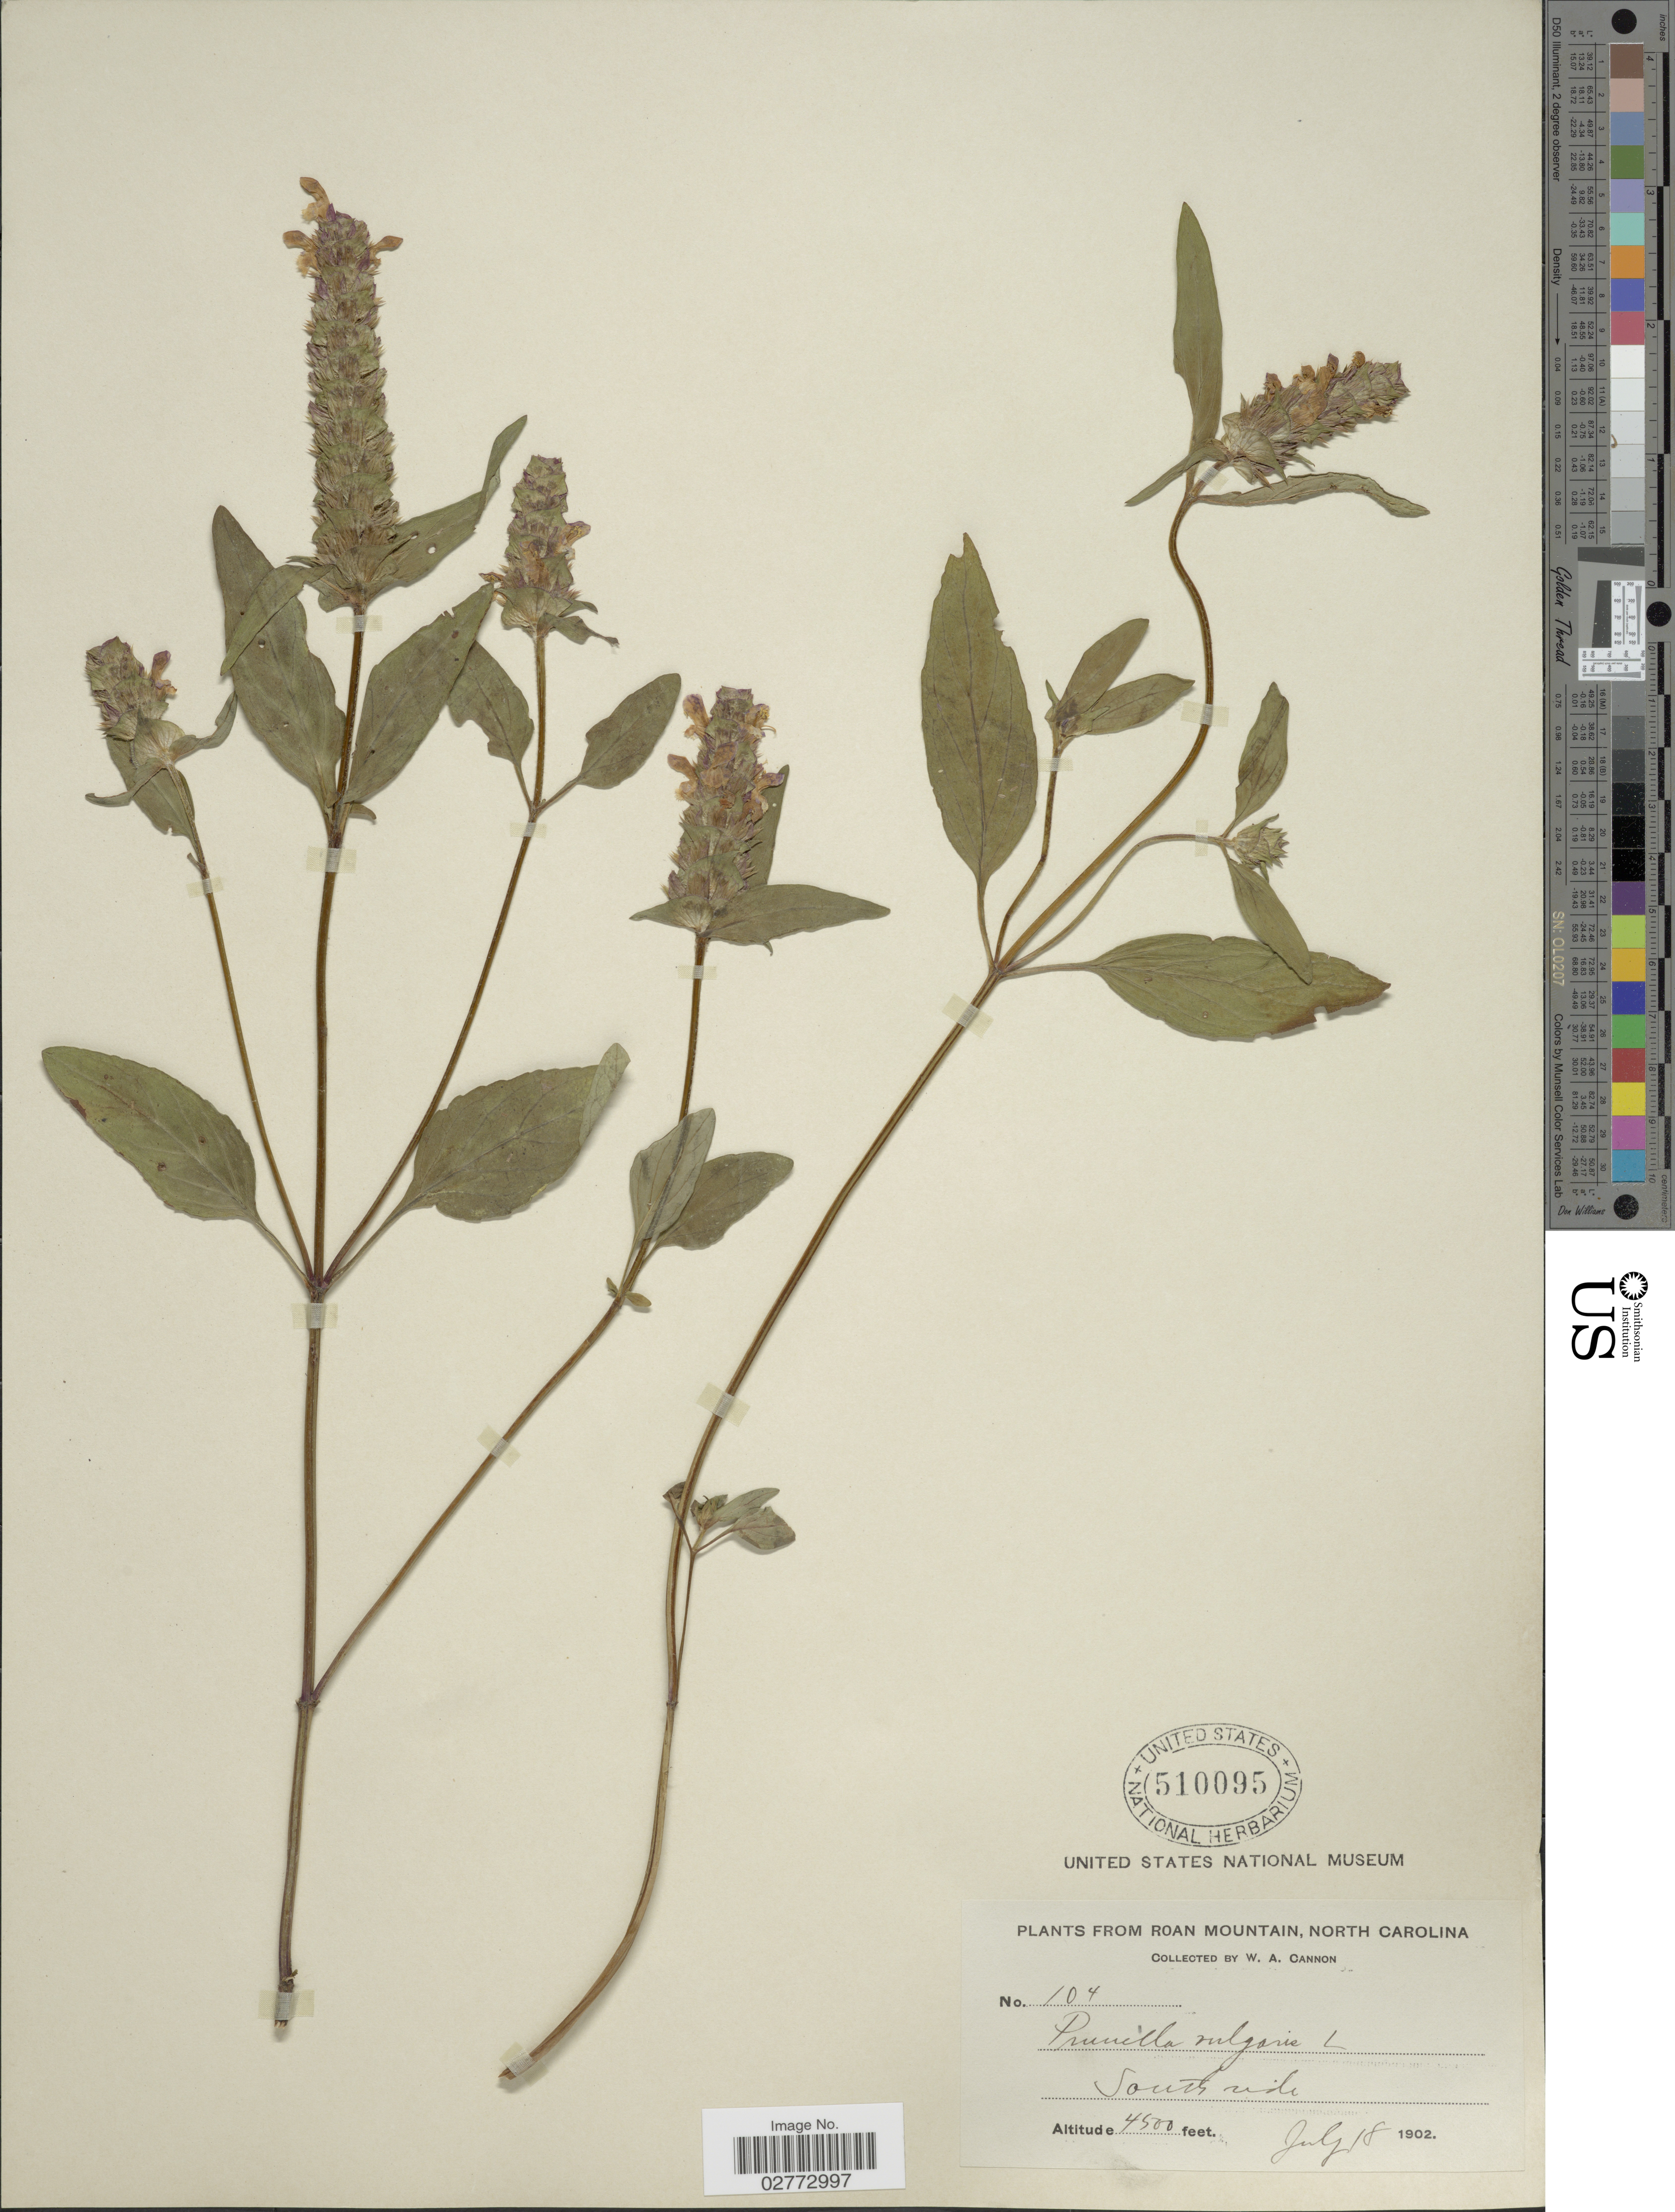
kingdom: Plantae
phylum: Tracheophyta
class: Magnoliopsida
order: Lamiales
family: Lamiaceae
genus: Prunella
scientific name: Prunella vulgaris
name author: L.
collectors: W. Cannon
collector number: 104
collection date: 1902-07-18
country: United States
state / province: North Carolina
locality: Roan Mountain. South side.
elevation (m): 1372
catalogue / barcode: US 510095